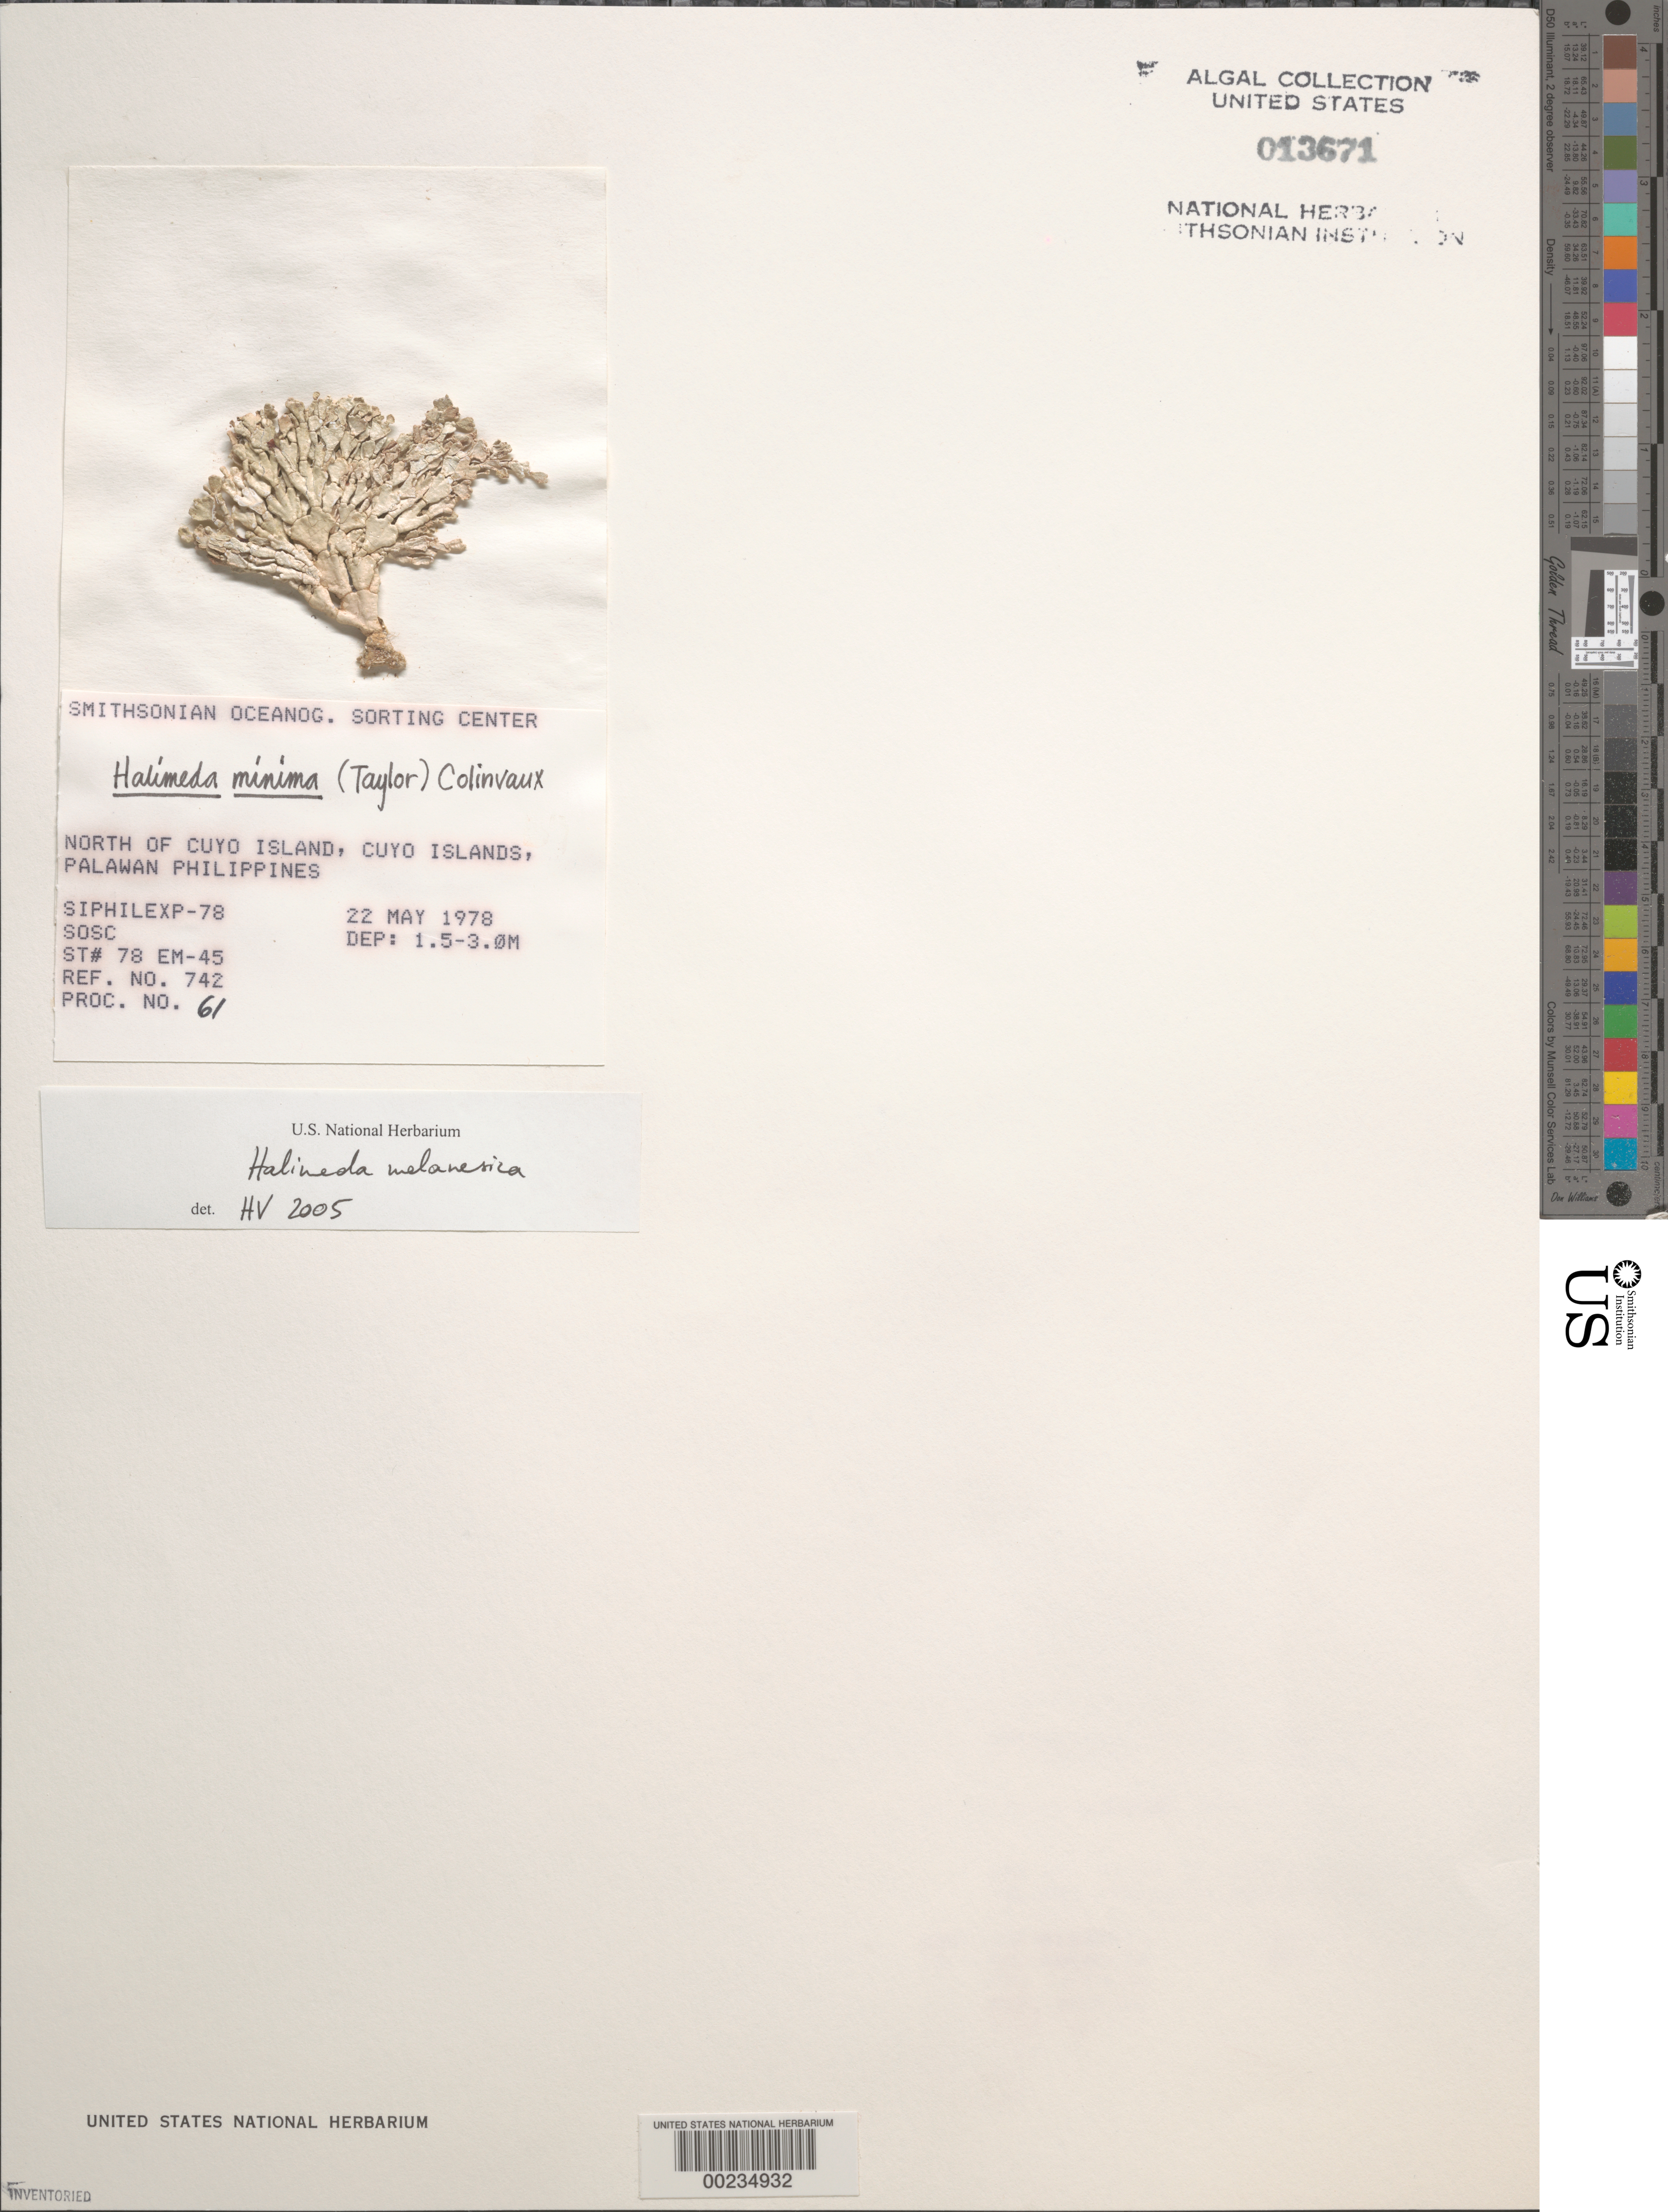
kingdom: Plantae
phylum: Chlorophyta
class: Ulvophyceae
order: Bryopsidales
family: Halimedaceae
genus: Halimeda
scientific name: Halimeda melanesica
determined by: Verbruggen, H.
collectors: SOSC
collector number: Station 78 EM-45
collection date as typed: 22 May 1978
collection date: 1978-05-22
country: Philippines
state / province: Mimaropa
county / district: Palawan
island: Cuyo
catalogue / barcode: US 13671